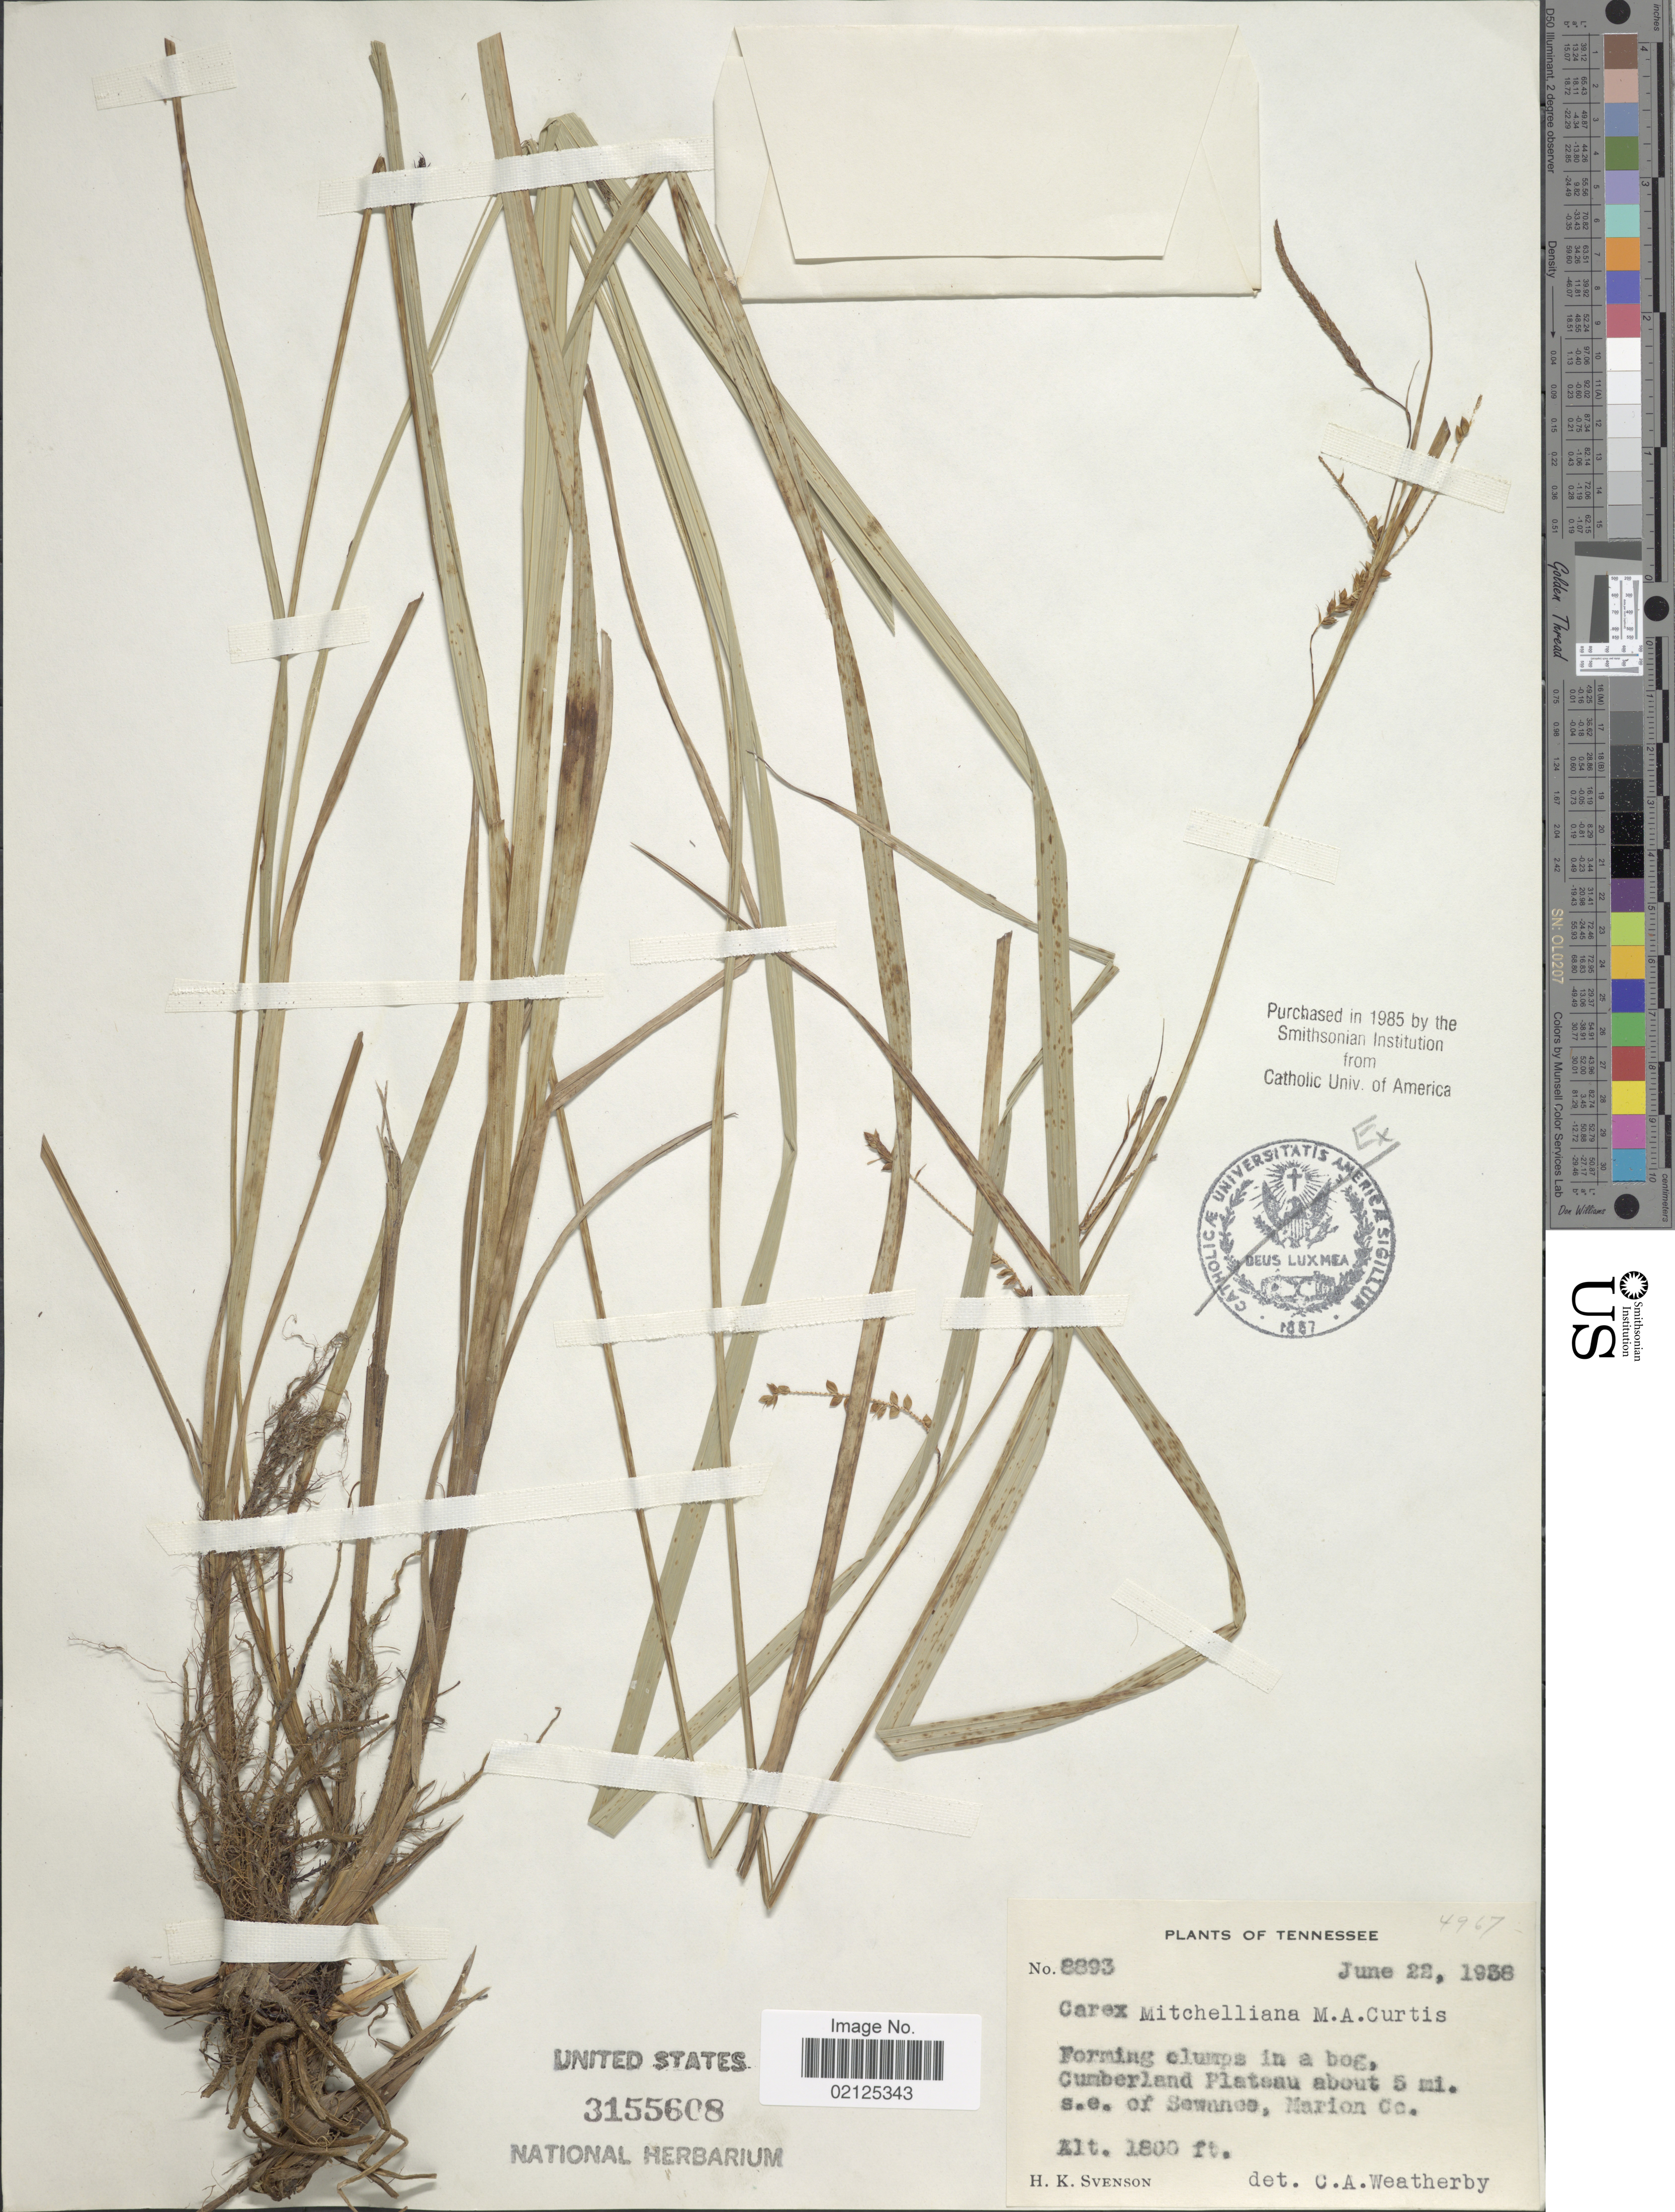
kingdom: Plantae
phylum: Tracheophyta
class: Liliopsida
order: Poales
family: Cyperaceae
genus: Carex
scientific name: Carex mitchelliana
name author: M.A. Curtis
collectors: H. K. Svenson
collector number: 8893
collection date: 1938-06-22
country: United States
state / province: Tennessee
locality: Forming clumps in a bog, Cumberland Plateau about 5 mi s.e. of Sewanee, Marion Co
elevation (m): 549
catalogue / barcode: US 3155608